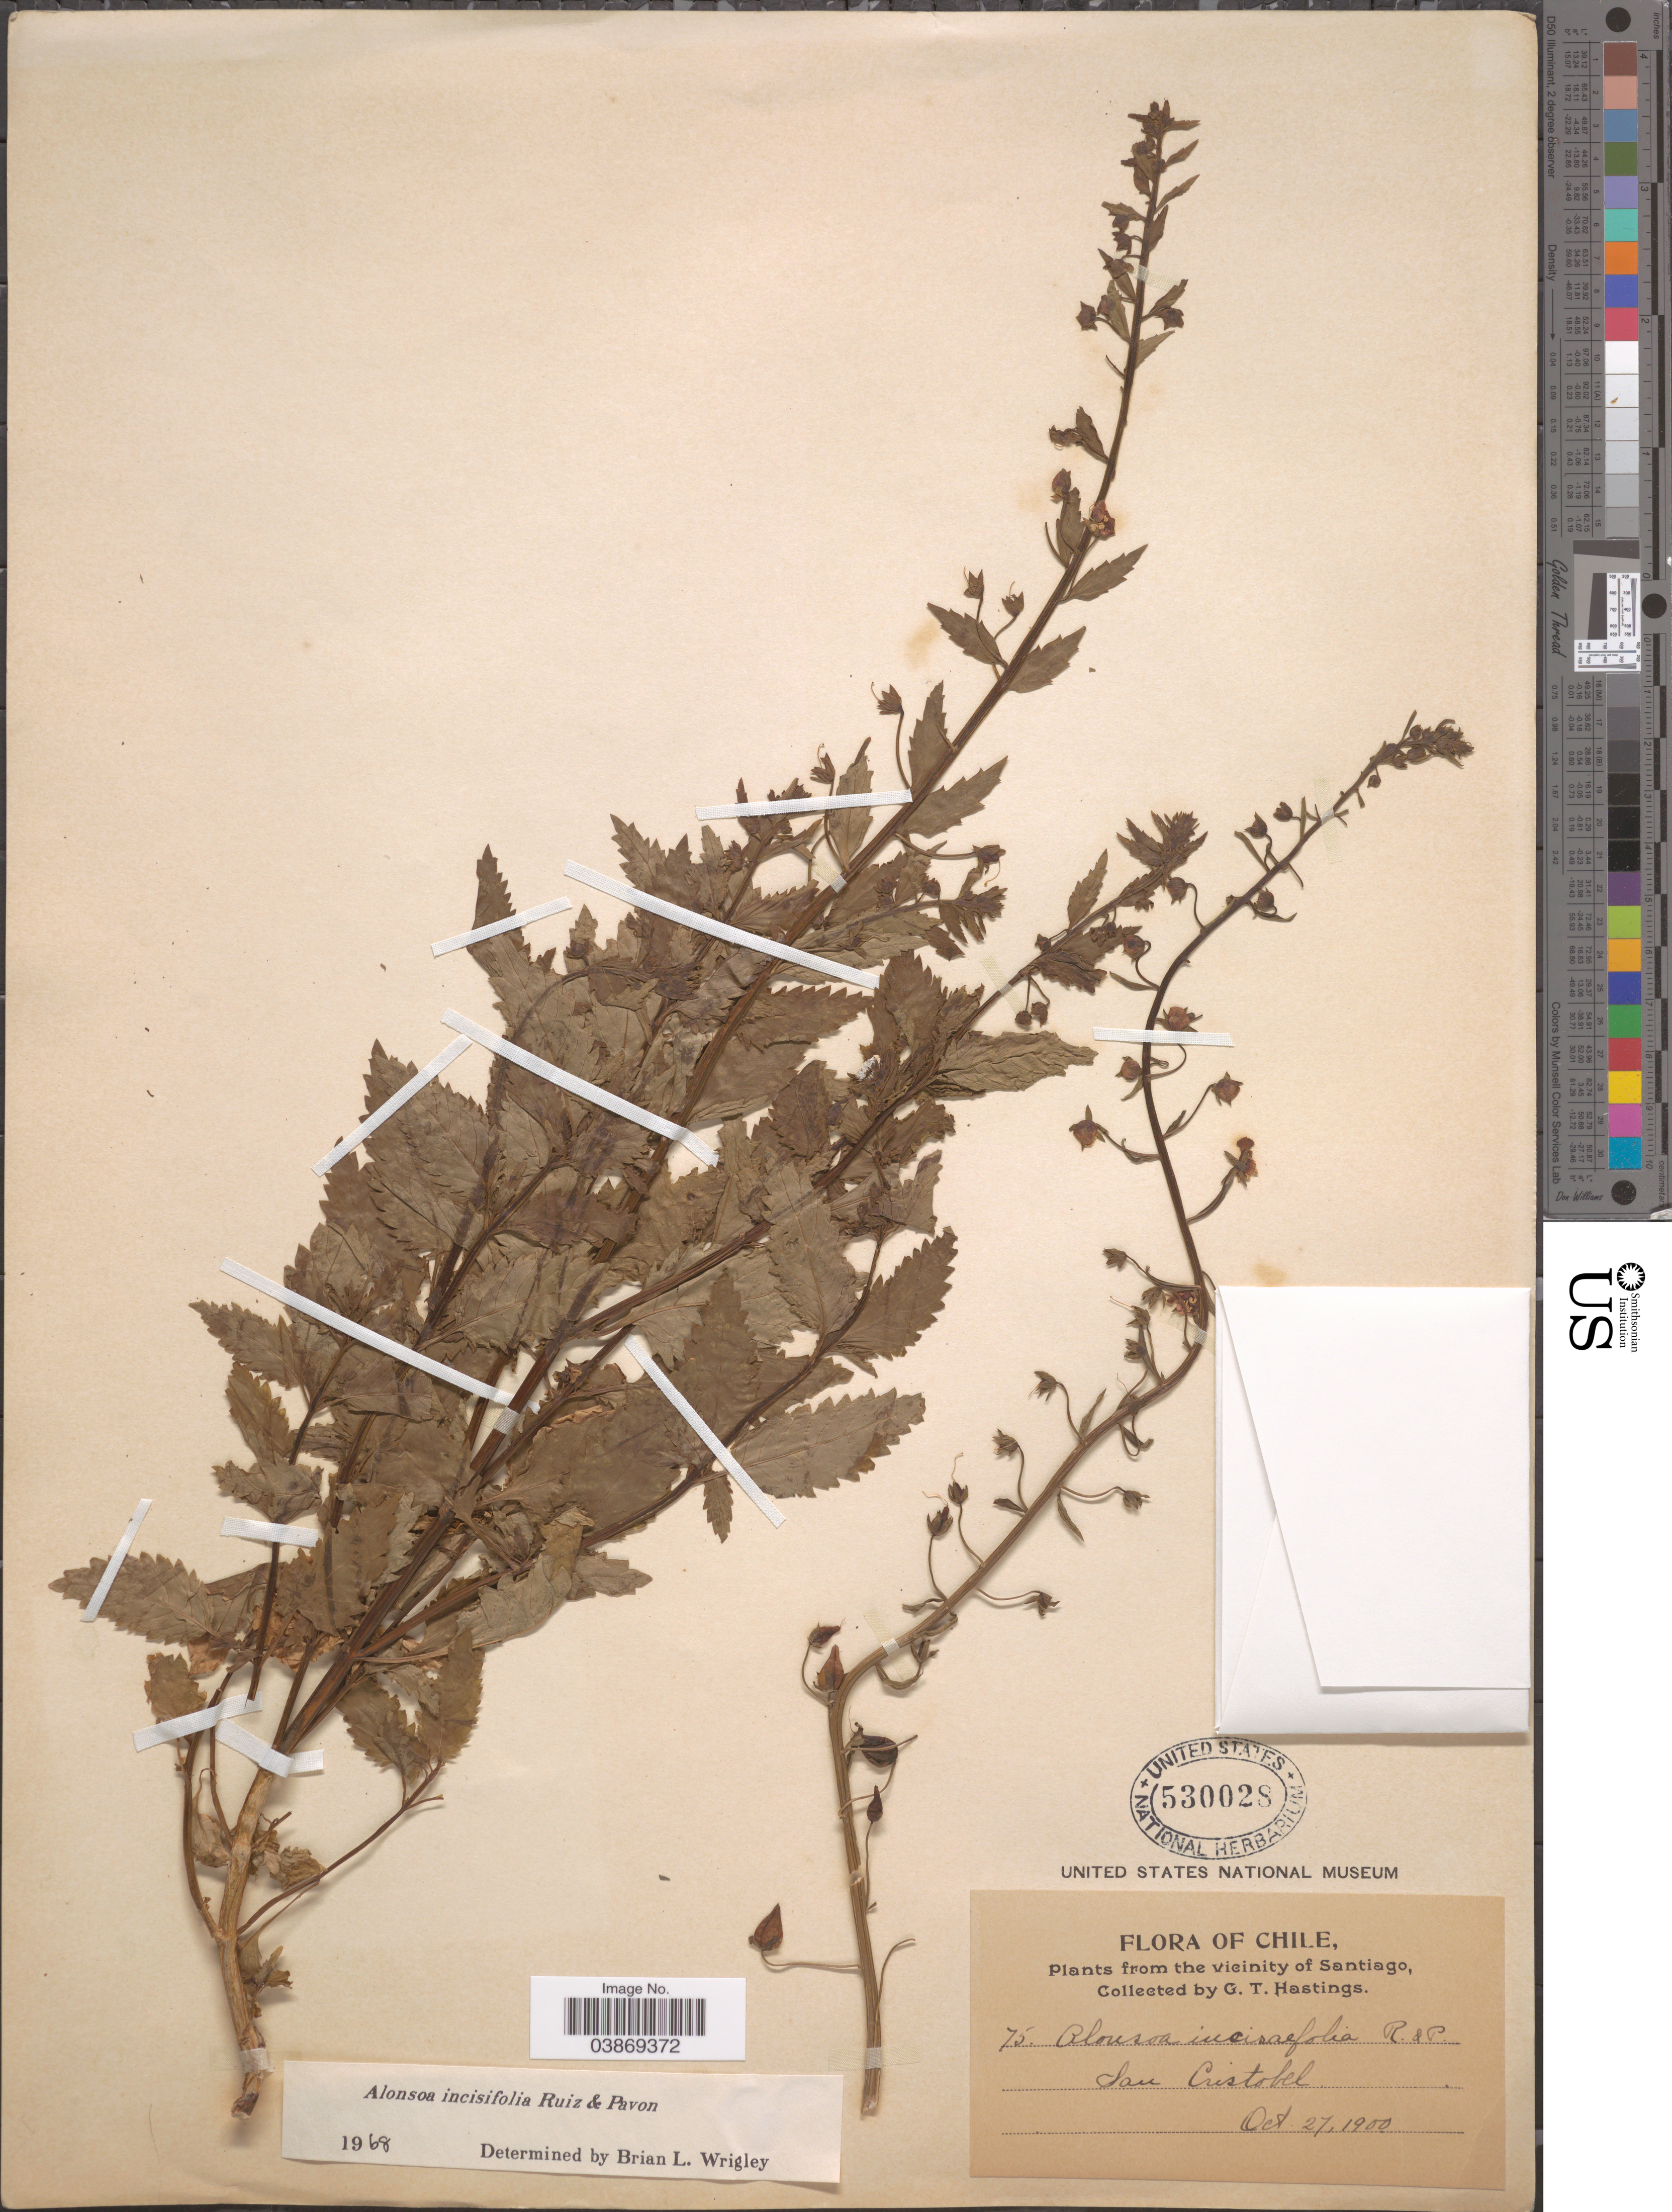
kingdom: Plantae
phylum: Tracheophyta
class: Magnoliopsida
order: Lamiales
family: Scrophulariaceae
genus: Alonsoa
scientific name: Alonsoa incisifolia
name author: Ruiz & Pav.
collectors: G. Hastings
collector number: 75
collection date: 1900-10-27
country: Chile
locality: From the vicinity of Santiago, San Cristobel.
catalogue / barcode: US 530028